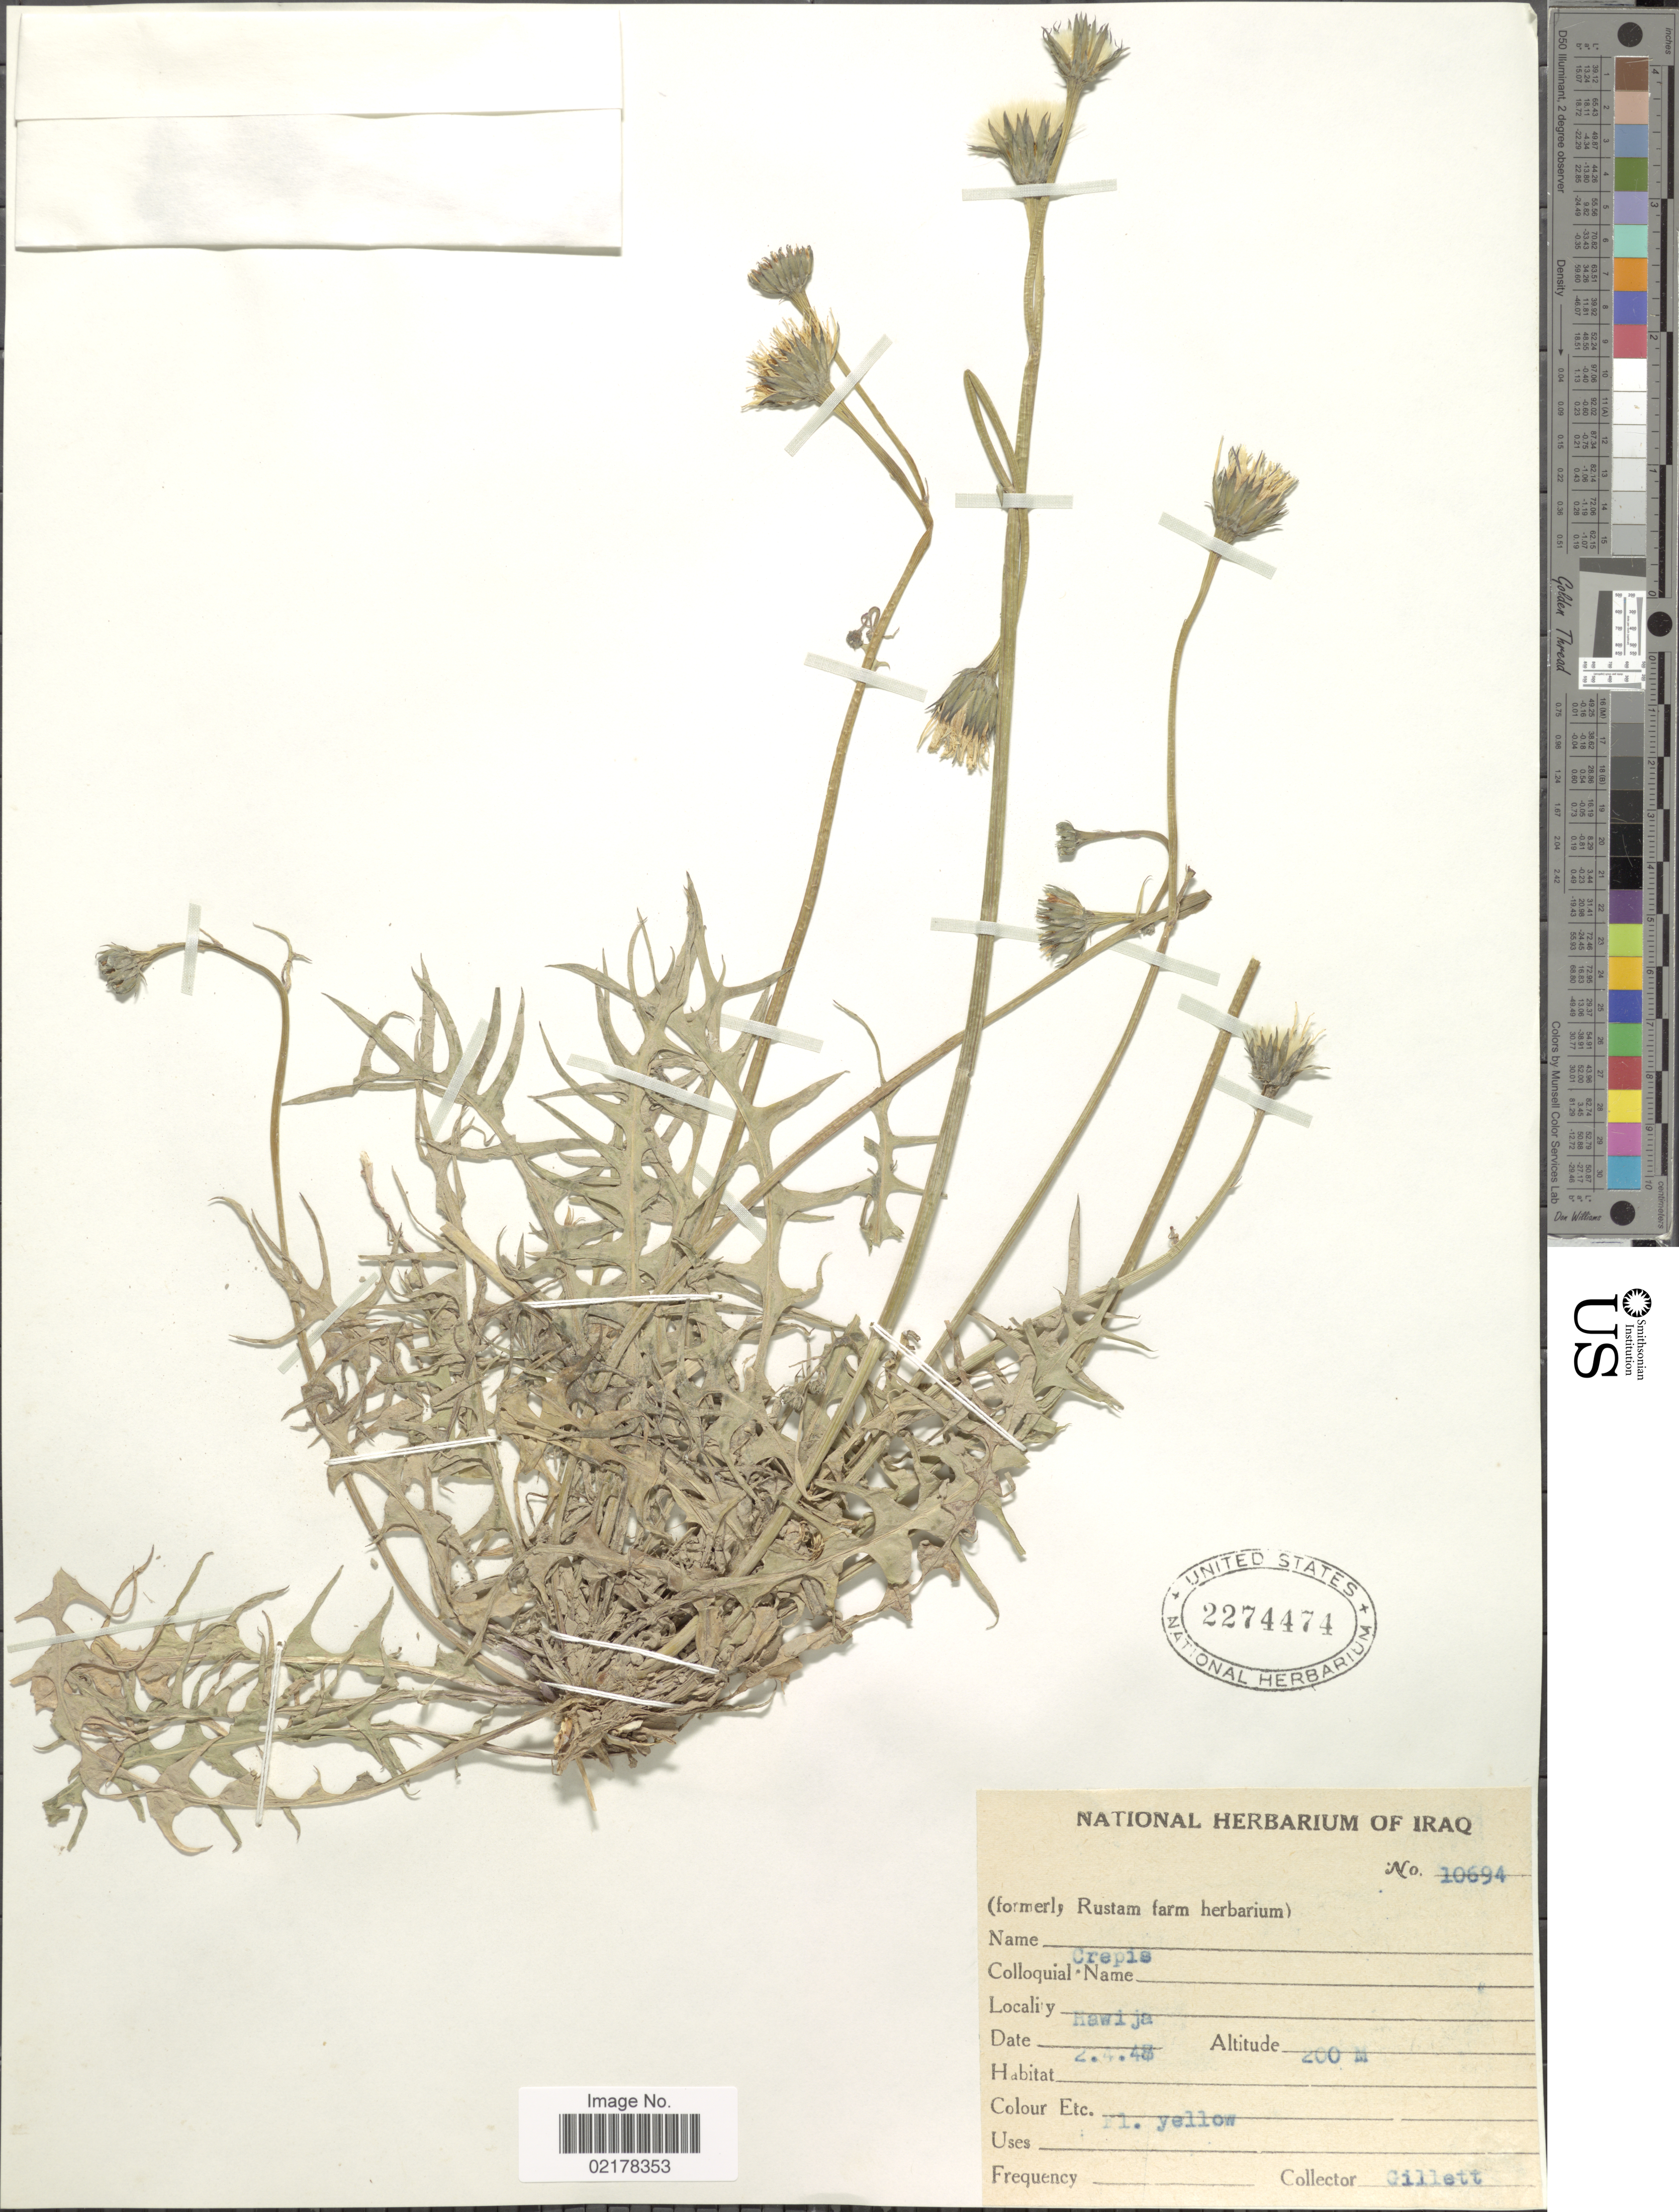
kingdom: Plantae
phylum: Tracheophyta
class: Magnoliopsida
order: Asterales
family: Asteraceae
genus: Crepis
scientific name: Crepis sp.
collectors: Gillett, --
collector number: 10694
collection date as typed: Transcribed d/m/y: 2/4/48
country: Iraq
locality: Rawija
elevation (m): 200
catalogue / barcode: US 2274474